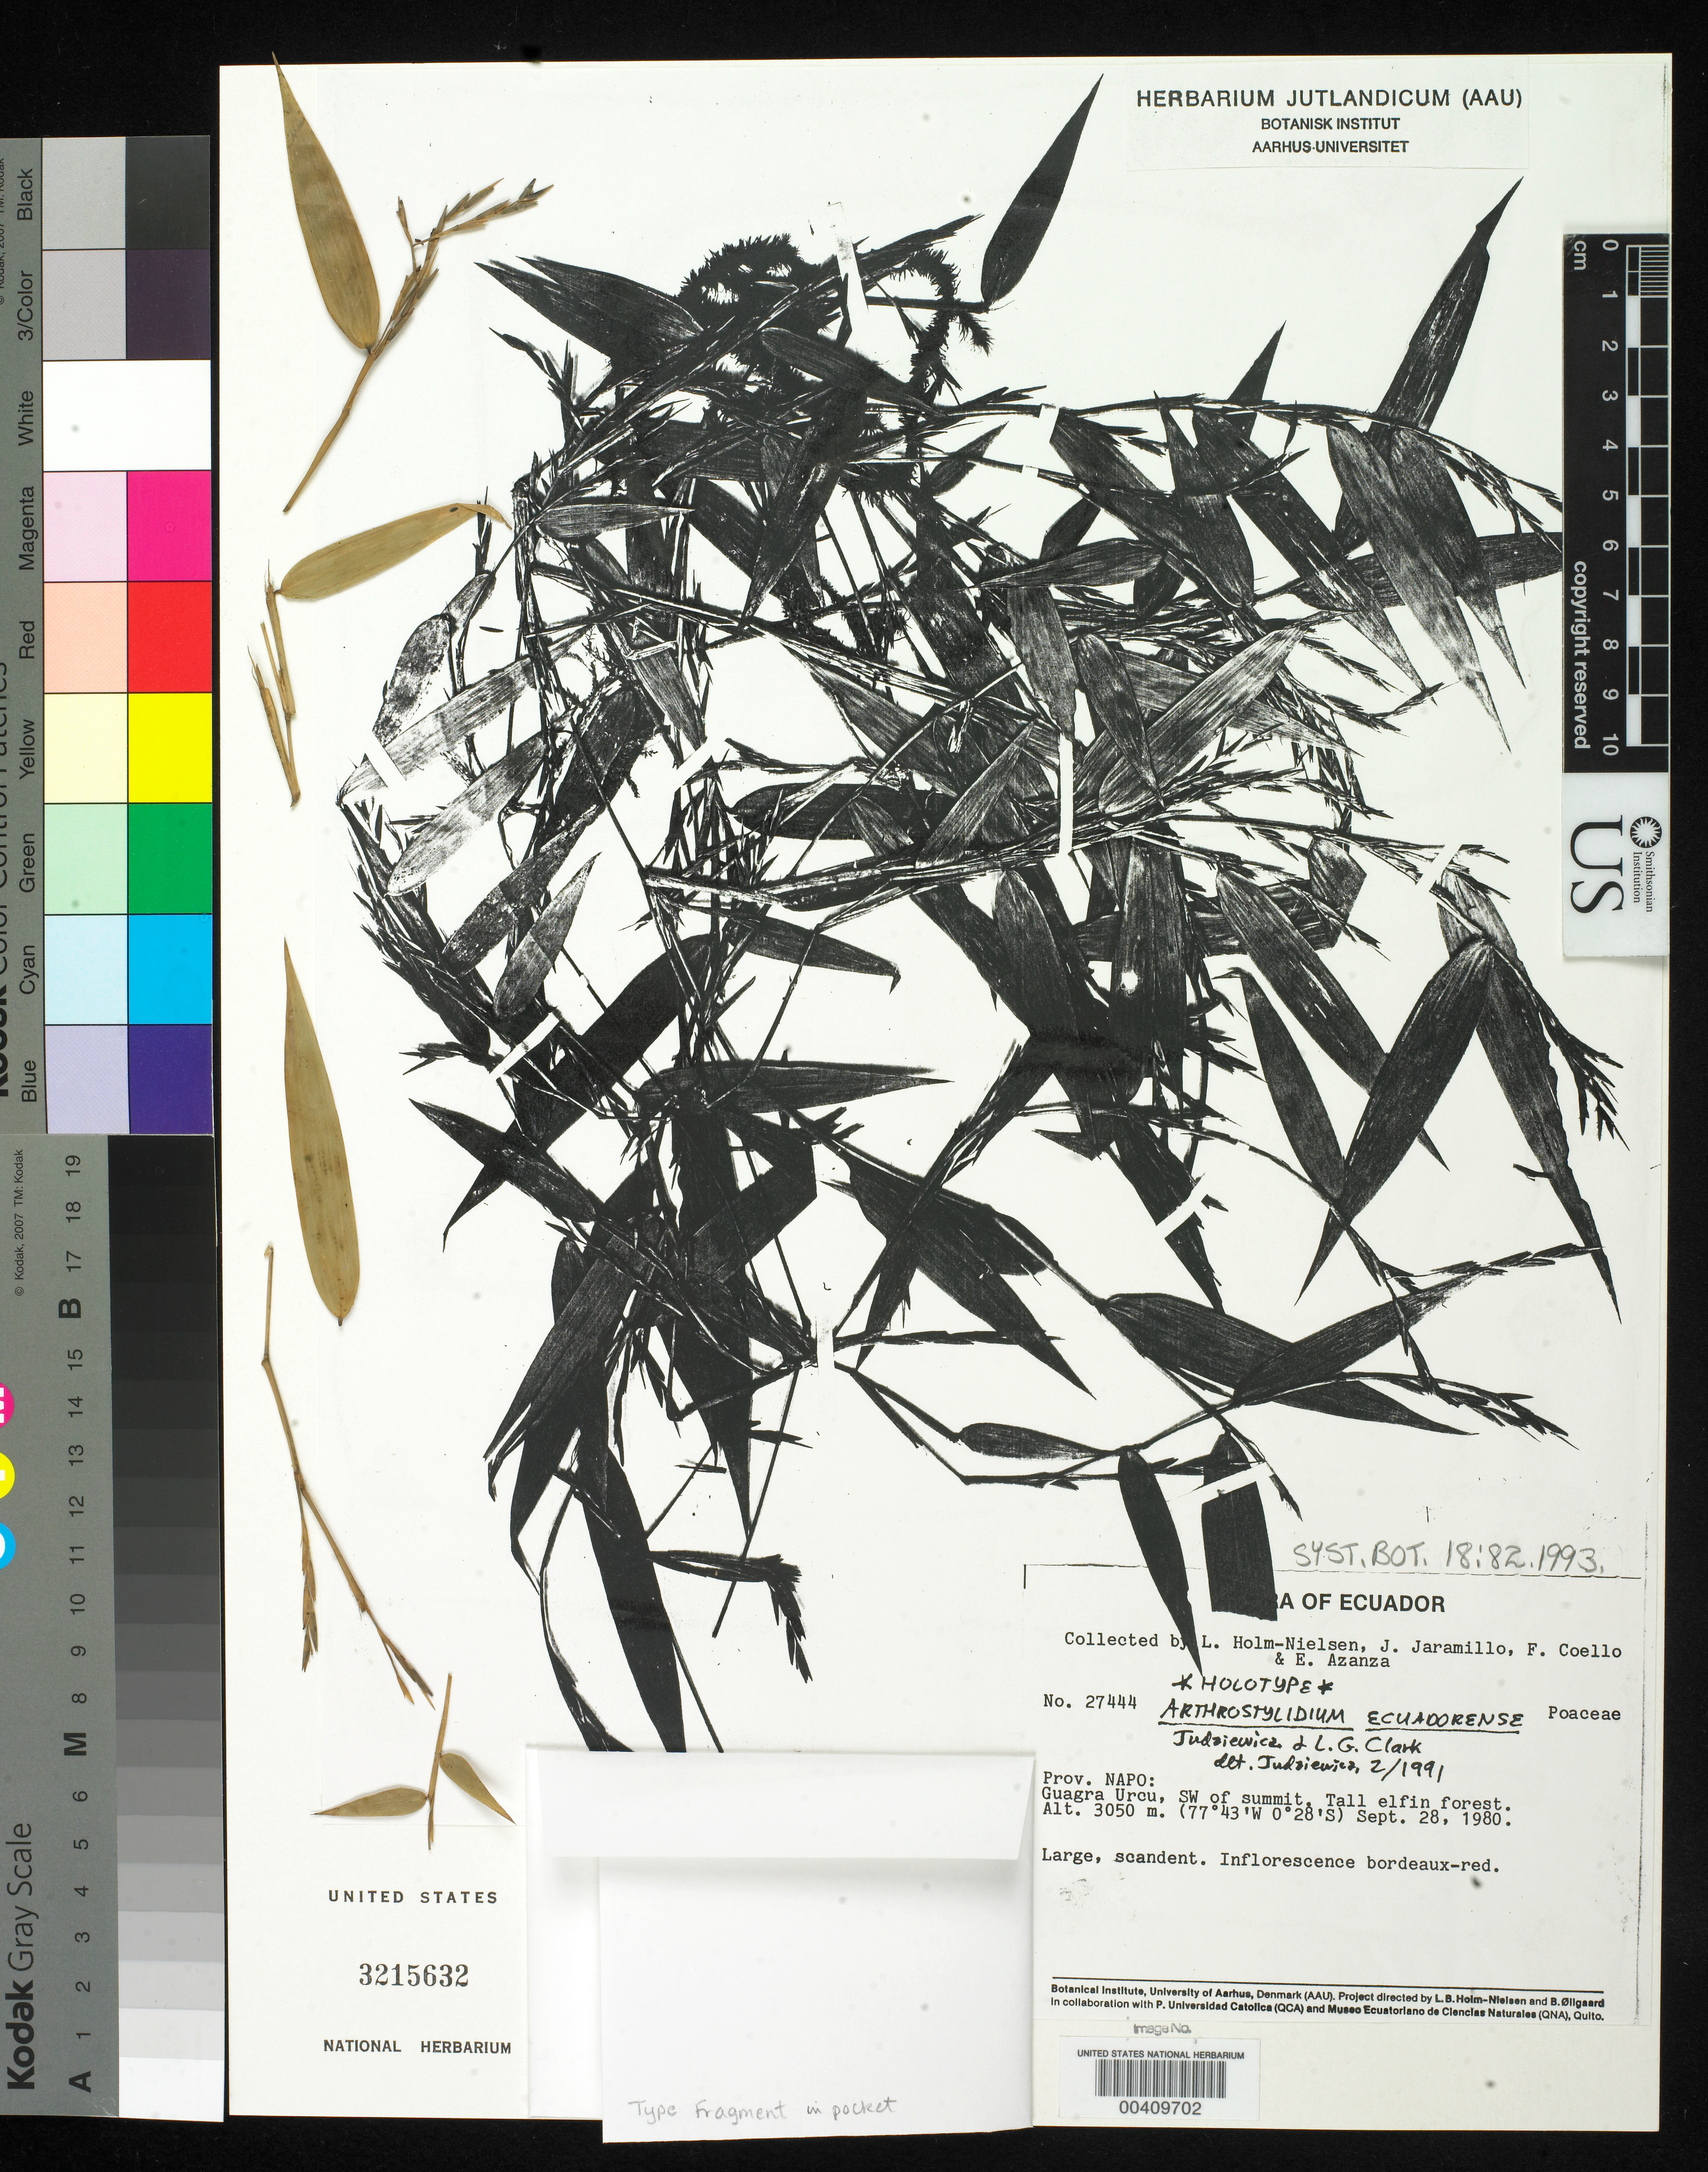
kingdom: Plantae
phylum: Tracheophyta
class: Liliopsida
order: Poales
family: Poaceae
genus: Arthrostylidium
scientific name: Arthrostylidium ecuadorense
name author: Judz. & L.G. Clark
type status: Type Fragment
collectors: L. B. Holm-Nielsen, J. L. Jaramillo, F. Coello & E. Azanza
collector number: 27444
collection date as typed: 28 Sep 1980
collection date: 1980-09-28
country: Ecuador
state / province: Napo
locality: Guagra Urcu, SW of Summit.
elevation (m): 3050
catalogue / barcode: US 3215632